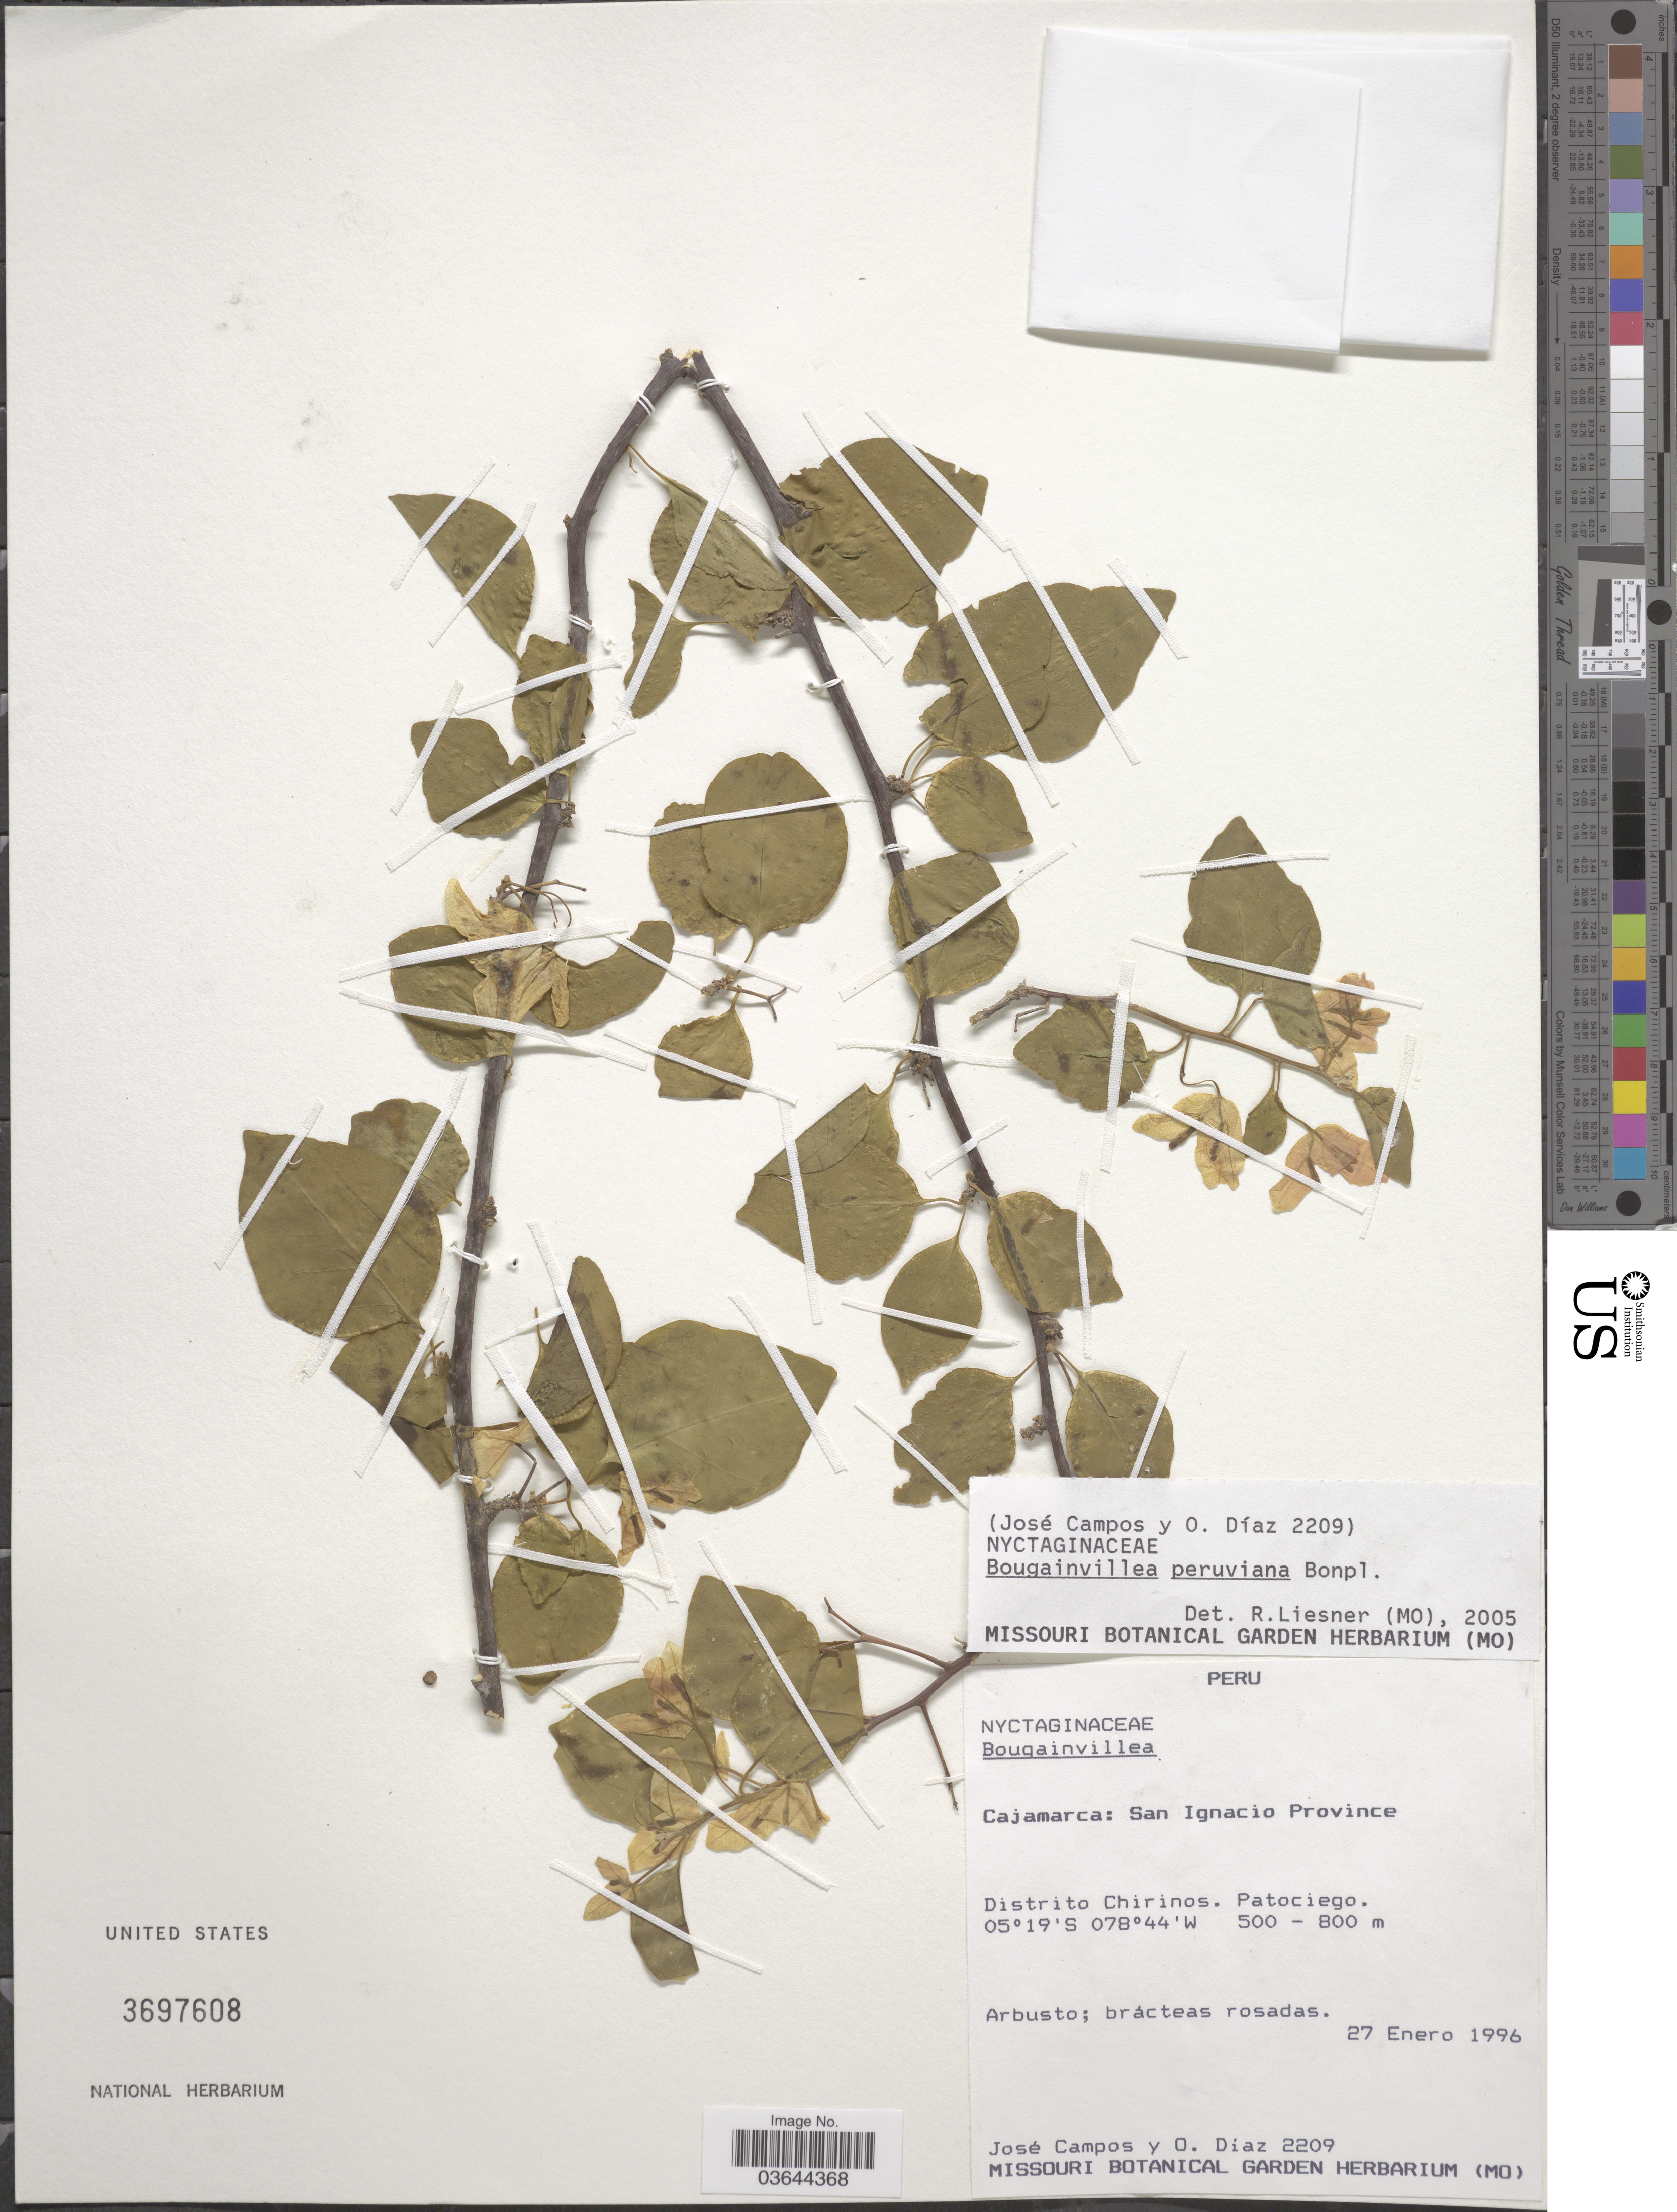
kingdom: Plantae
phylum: Tracheophyta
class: Magnoliopsida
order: Caryophyllales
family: Nyctaginaceae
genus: Bougainvillea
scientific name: Bougainvillea peruviana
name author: Nees & Mart.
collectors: J. Campos & O. Diaz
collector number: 2209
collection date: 1996-01-27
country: Peru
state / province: Cajamarca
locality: San Ignacio Province. Distrito Chirinos. Patociego.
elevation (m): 500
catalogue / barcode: US 3697608